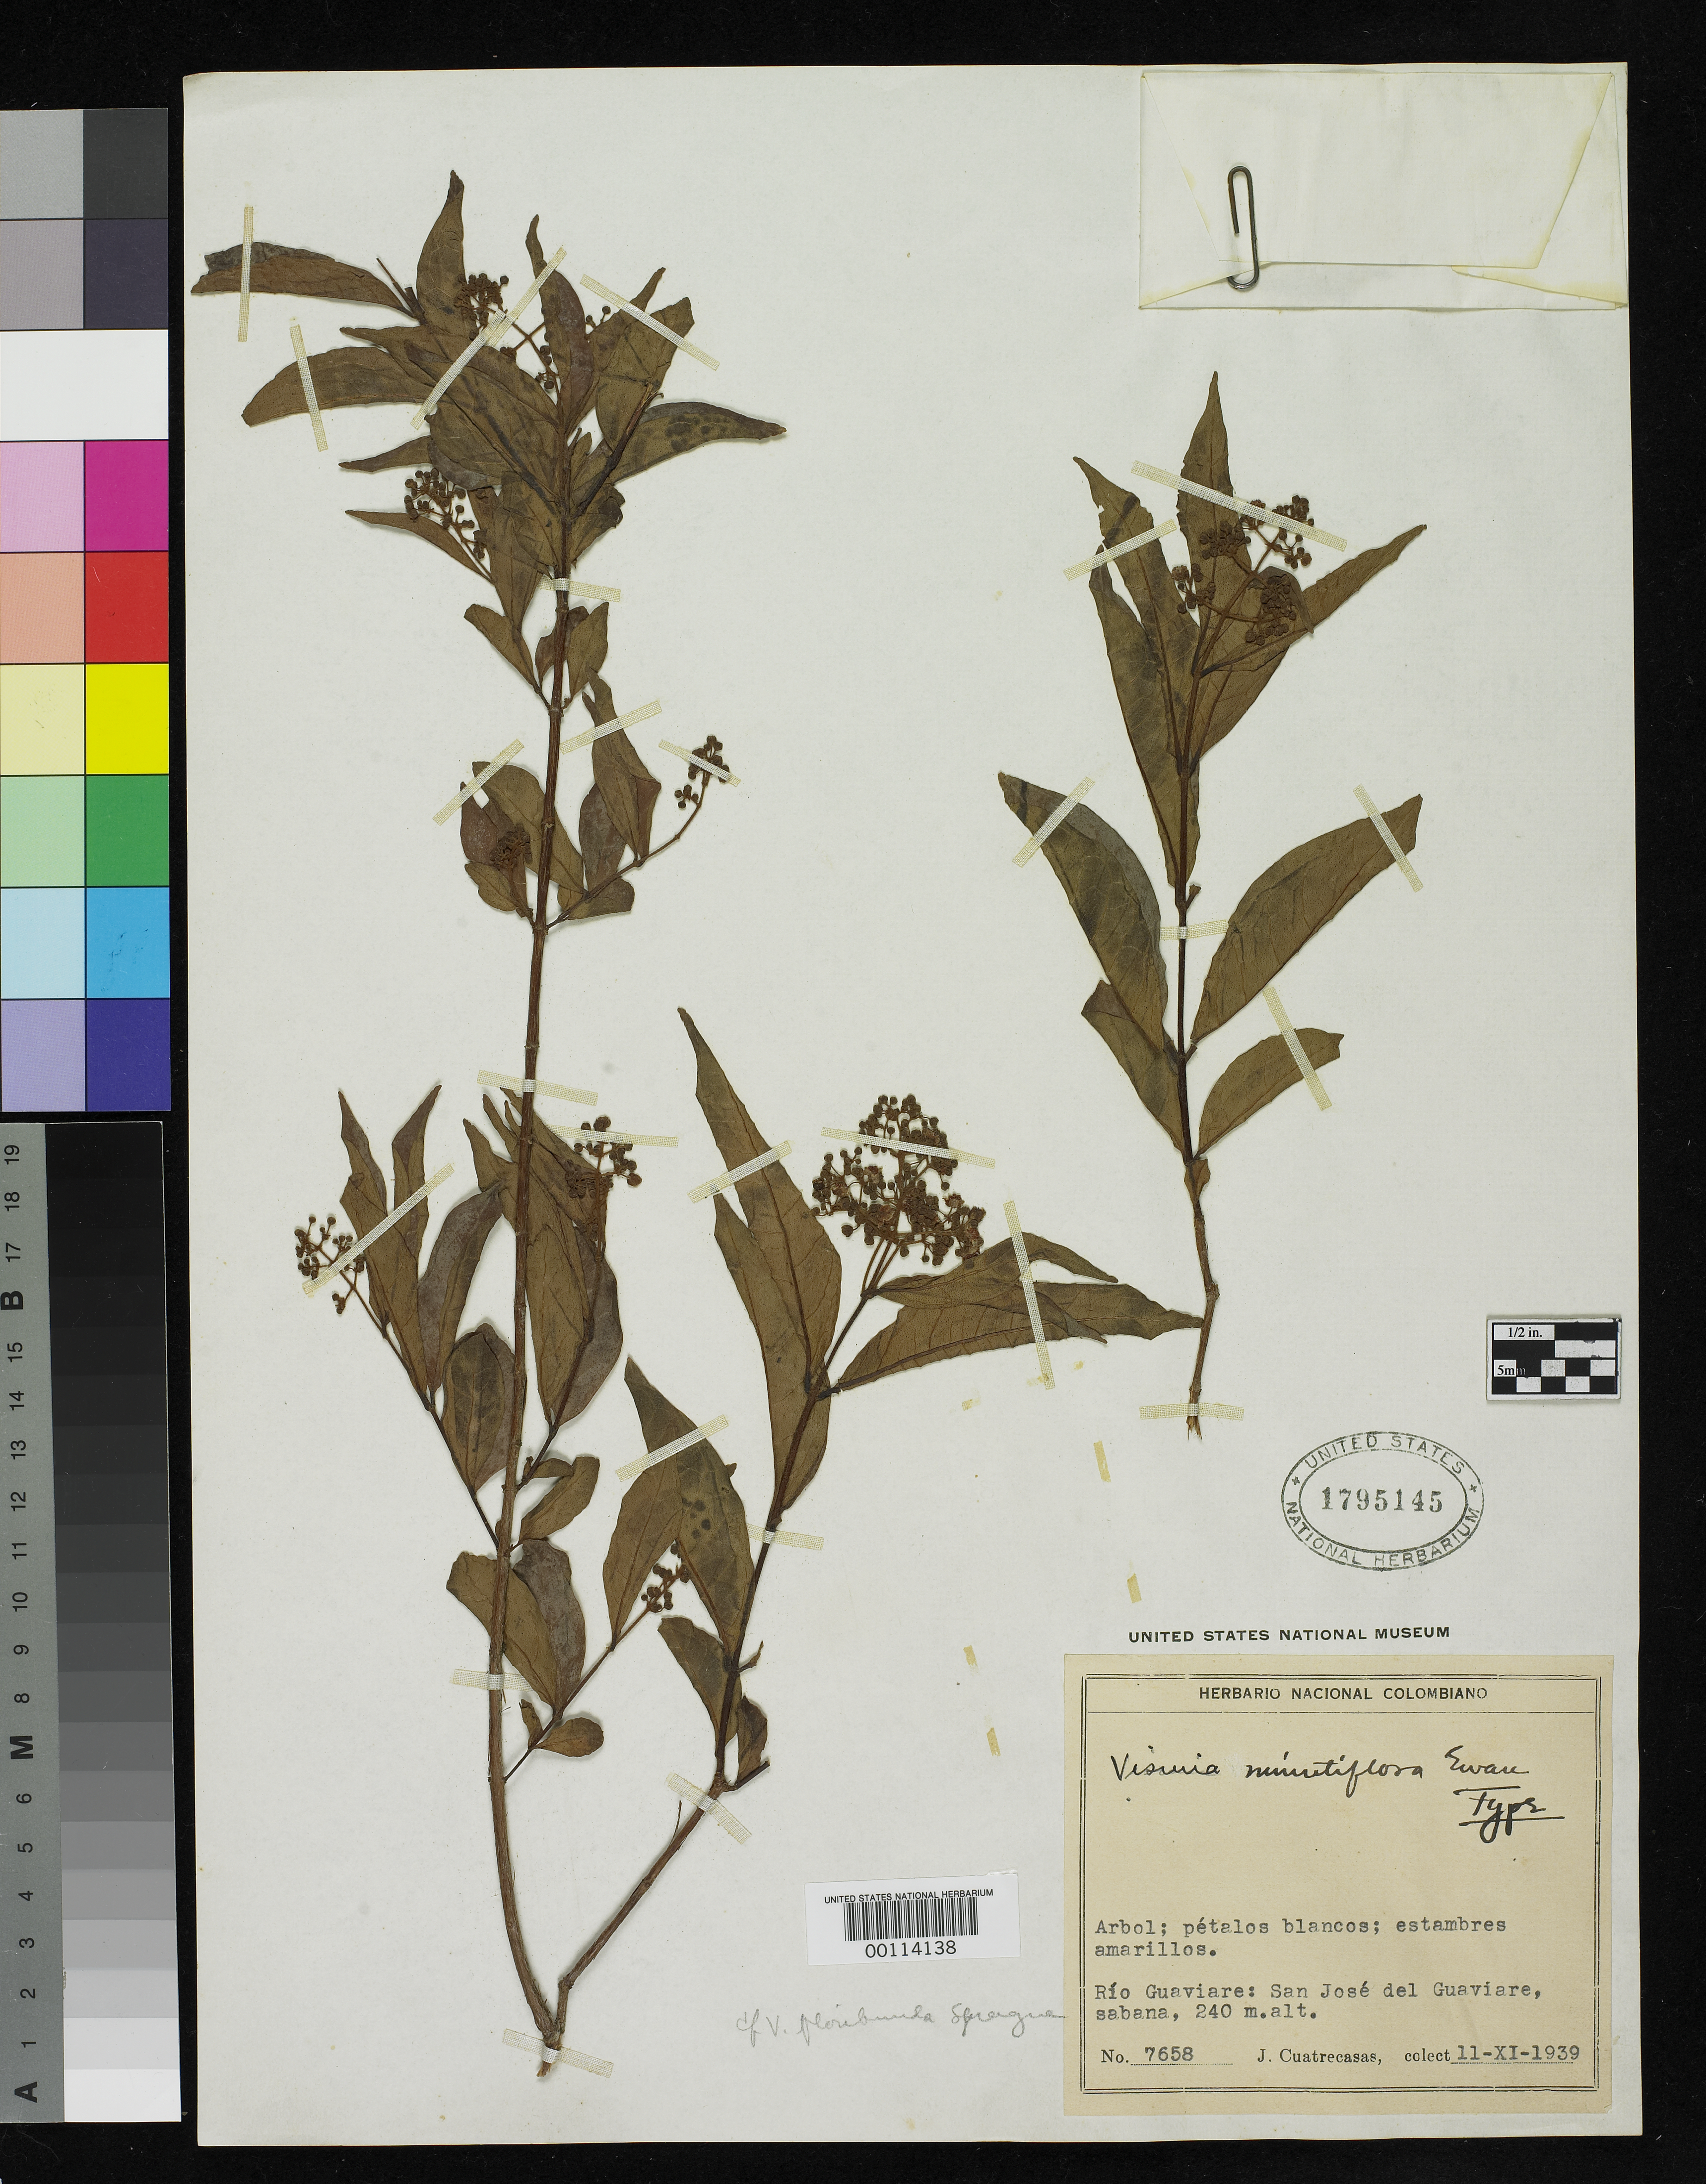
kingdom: Plantae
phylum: Tracheophyta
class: Magnoliopsida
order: Malpighiales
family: Hypericaceae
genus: Vismia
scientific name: Vismia minutiflora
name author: Ewan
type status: Holotype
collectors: J. Cuatrecasas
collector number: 7658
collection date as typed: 11 Nov 1939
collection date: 1939-11-11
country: Colombia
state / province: Meta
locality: San Jose del Guaviare, Rio Guaviare.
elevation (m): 240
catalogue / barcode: US 1795145